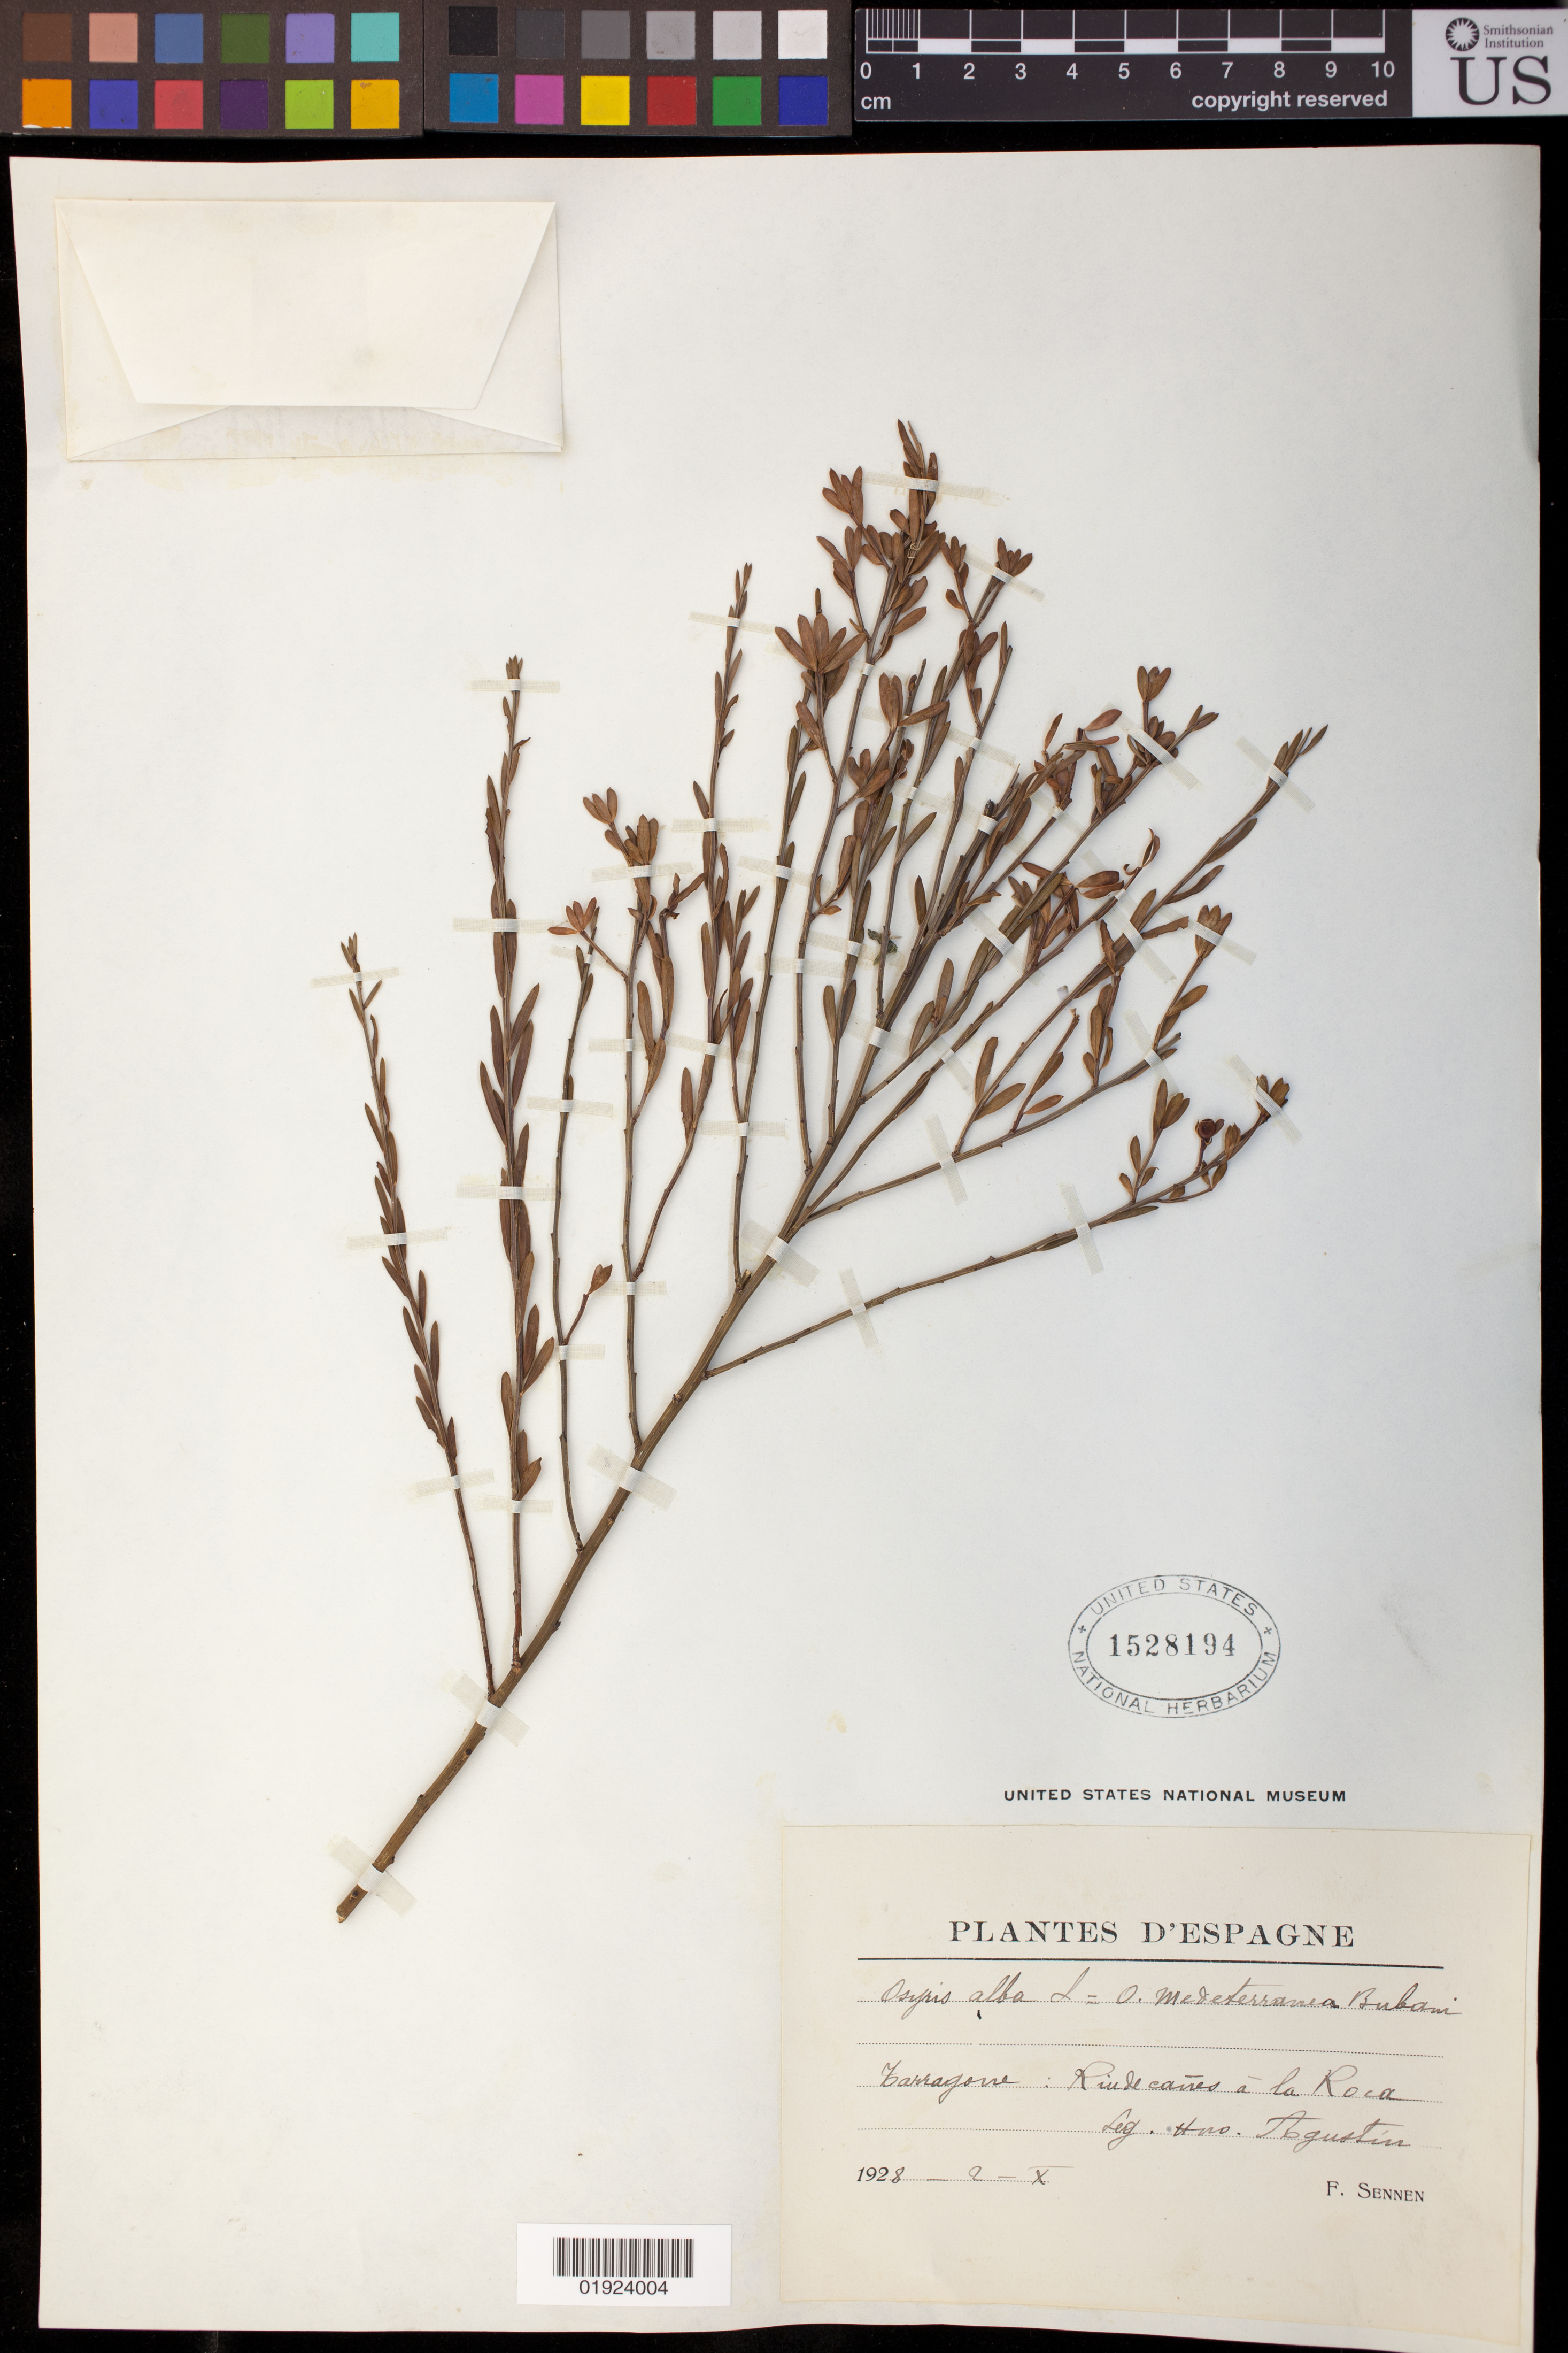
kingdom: Plantae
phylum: Tracheophyta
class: Magnoliopsida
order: Santalales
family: Santalaceae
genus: Osyris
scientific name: Osyris alba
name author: L.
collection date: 1928-10-02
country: Spain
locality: Tarragona:Riu de carne a la Roca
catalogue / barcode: US 1528194